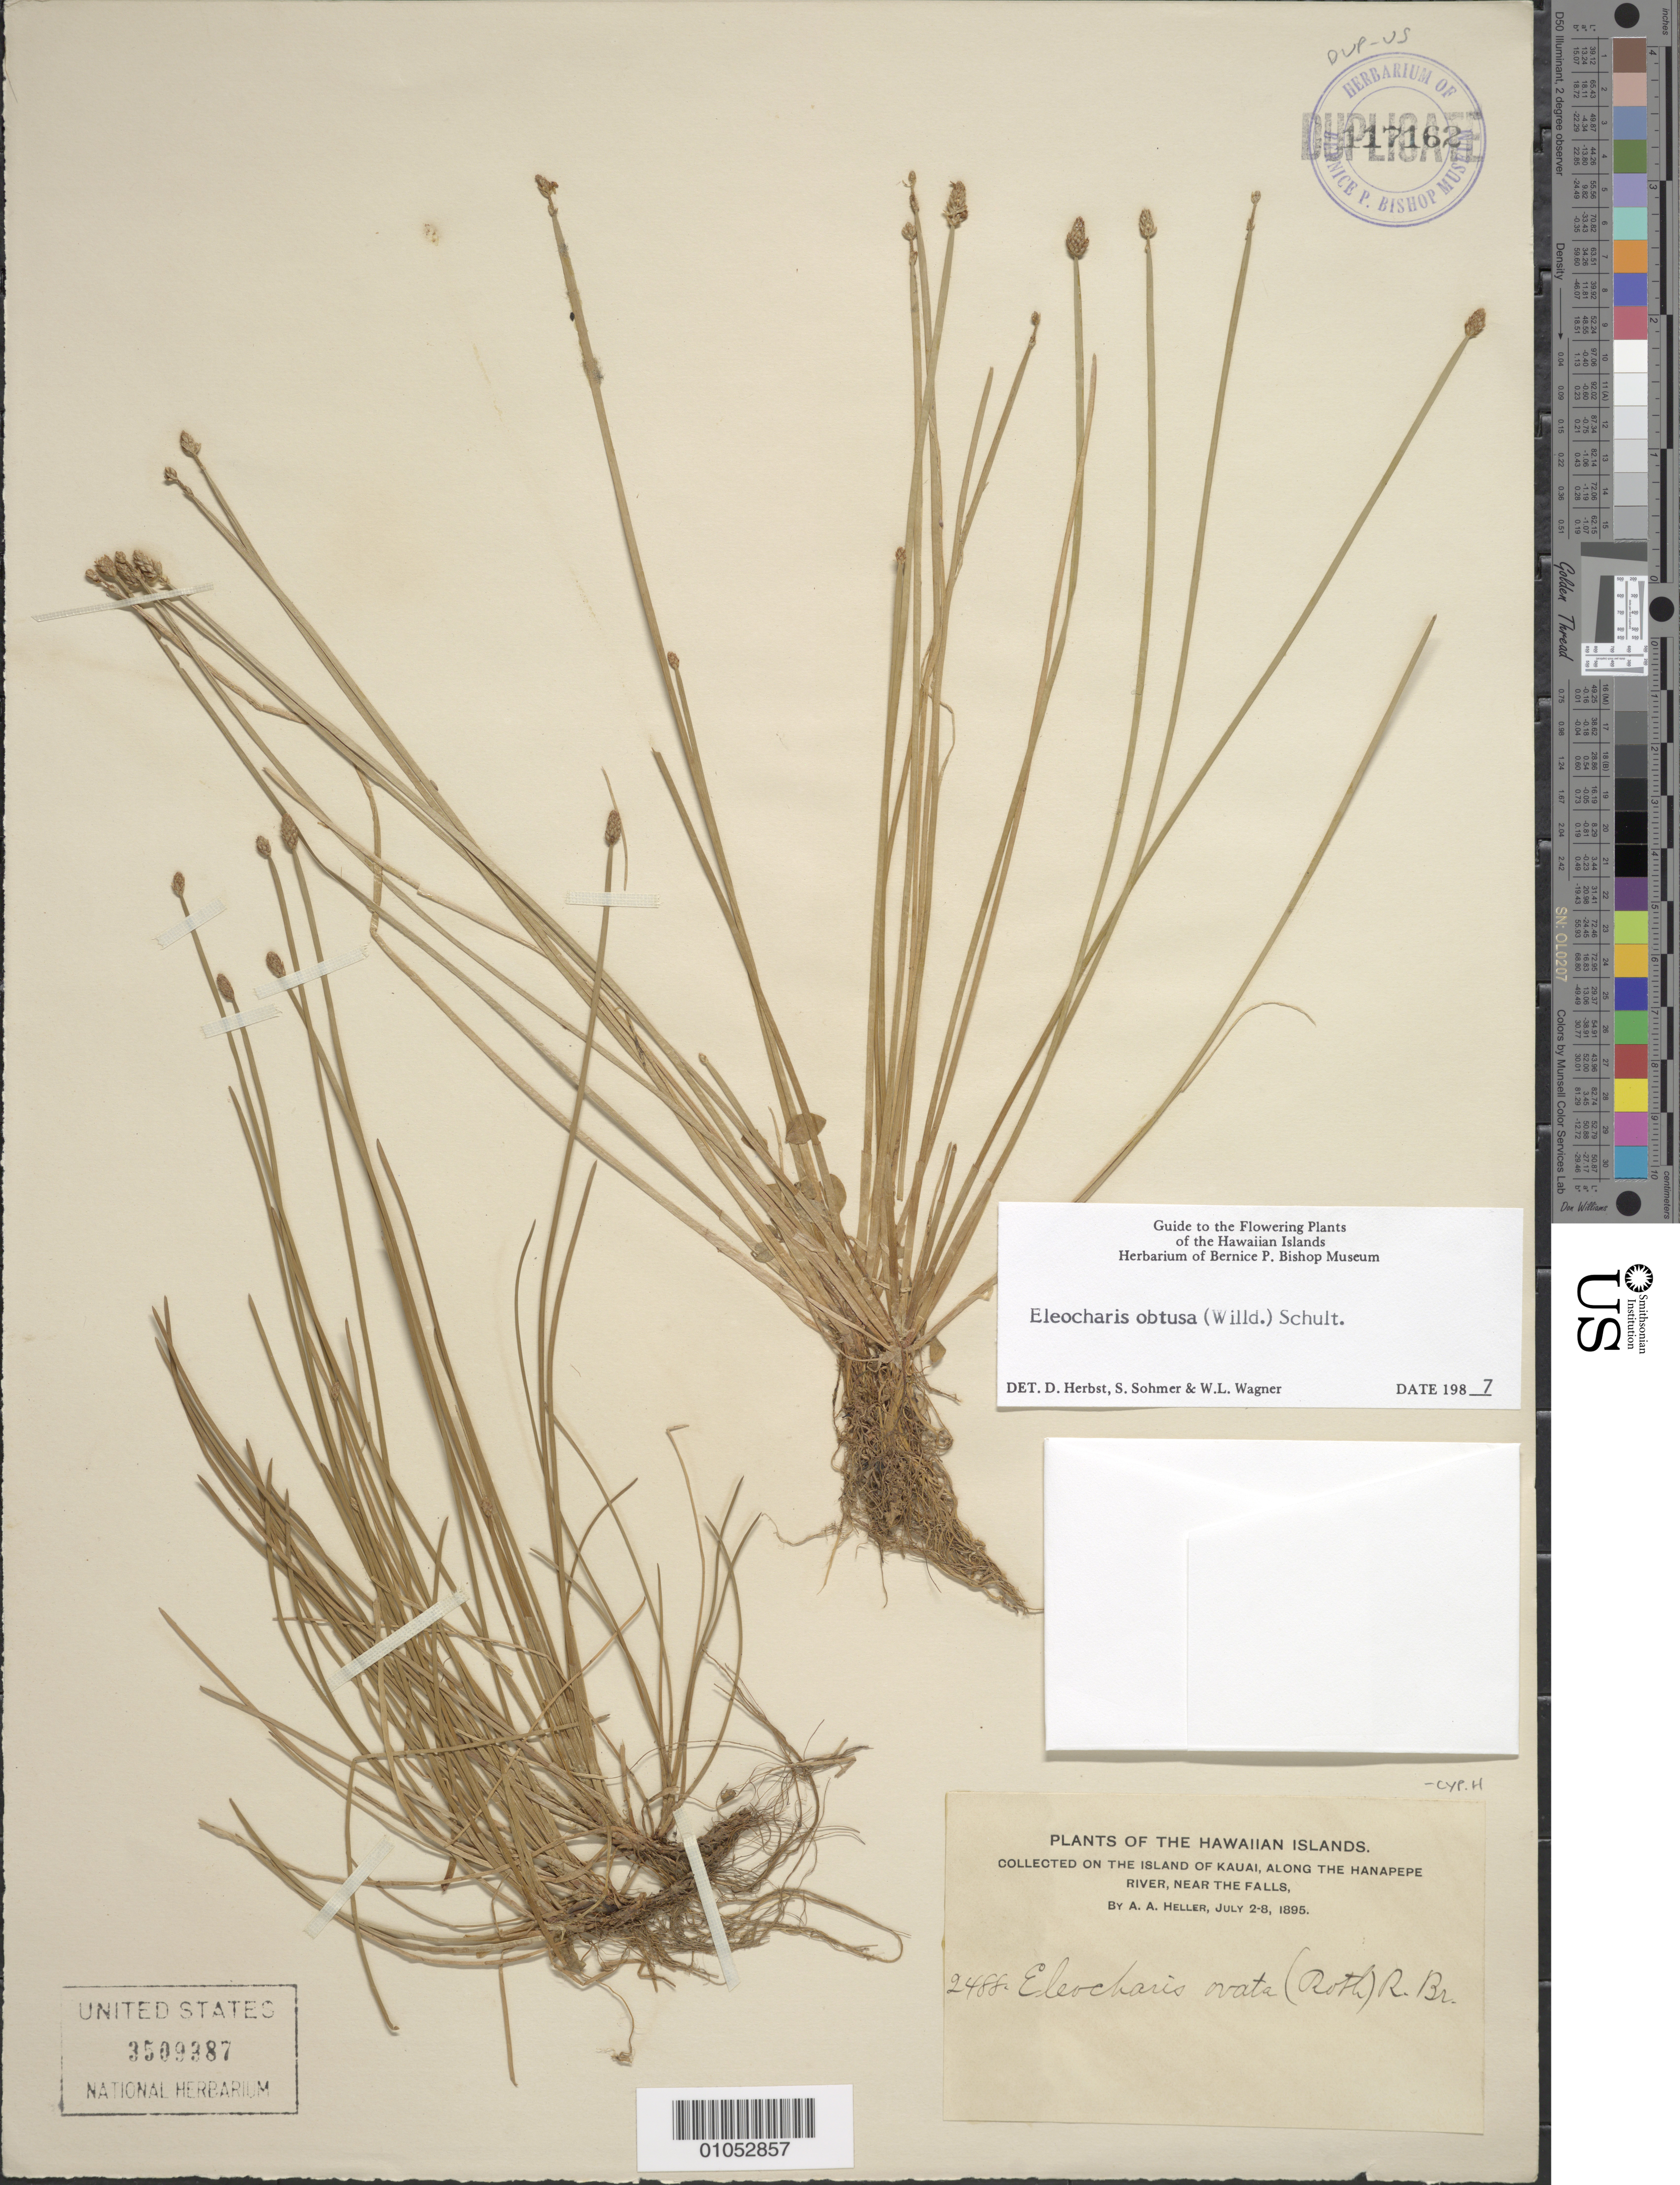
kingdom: Plantae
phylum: Tracheophyta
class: Liliopsida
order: Poales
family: Cyperaceae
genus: Eleocharis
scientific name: Eleocharis obtusa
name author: (Willd.) Schult.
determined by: Herbst, D. R.; Sohmer, S. H.; Wagner, W. L.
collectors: A. A. Heller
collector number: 2488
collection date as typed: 2 Jul 1895 to 8 Jul 1895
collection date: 1895-07-02/1895-07-08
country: United States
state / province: Hawaii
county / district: Kauai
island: Kaua'i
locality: Along Hanapepe River, near the falls.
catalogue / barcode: US 3509387